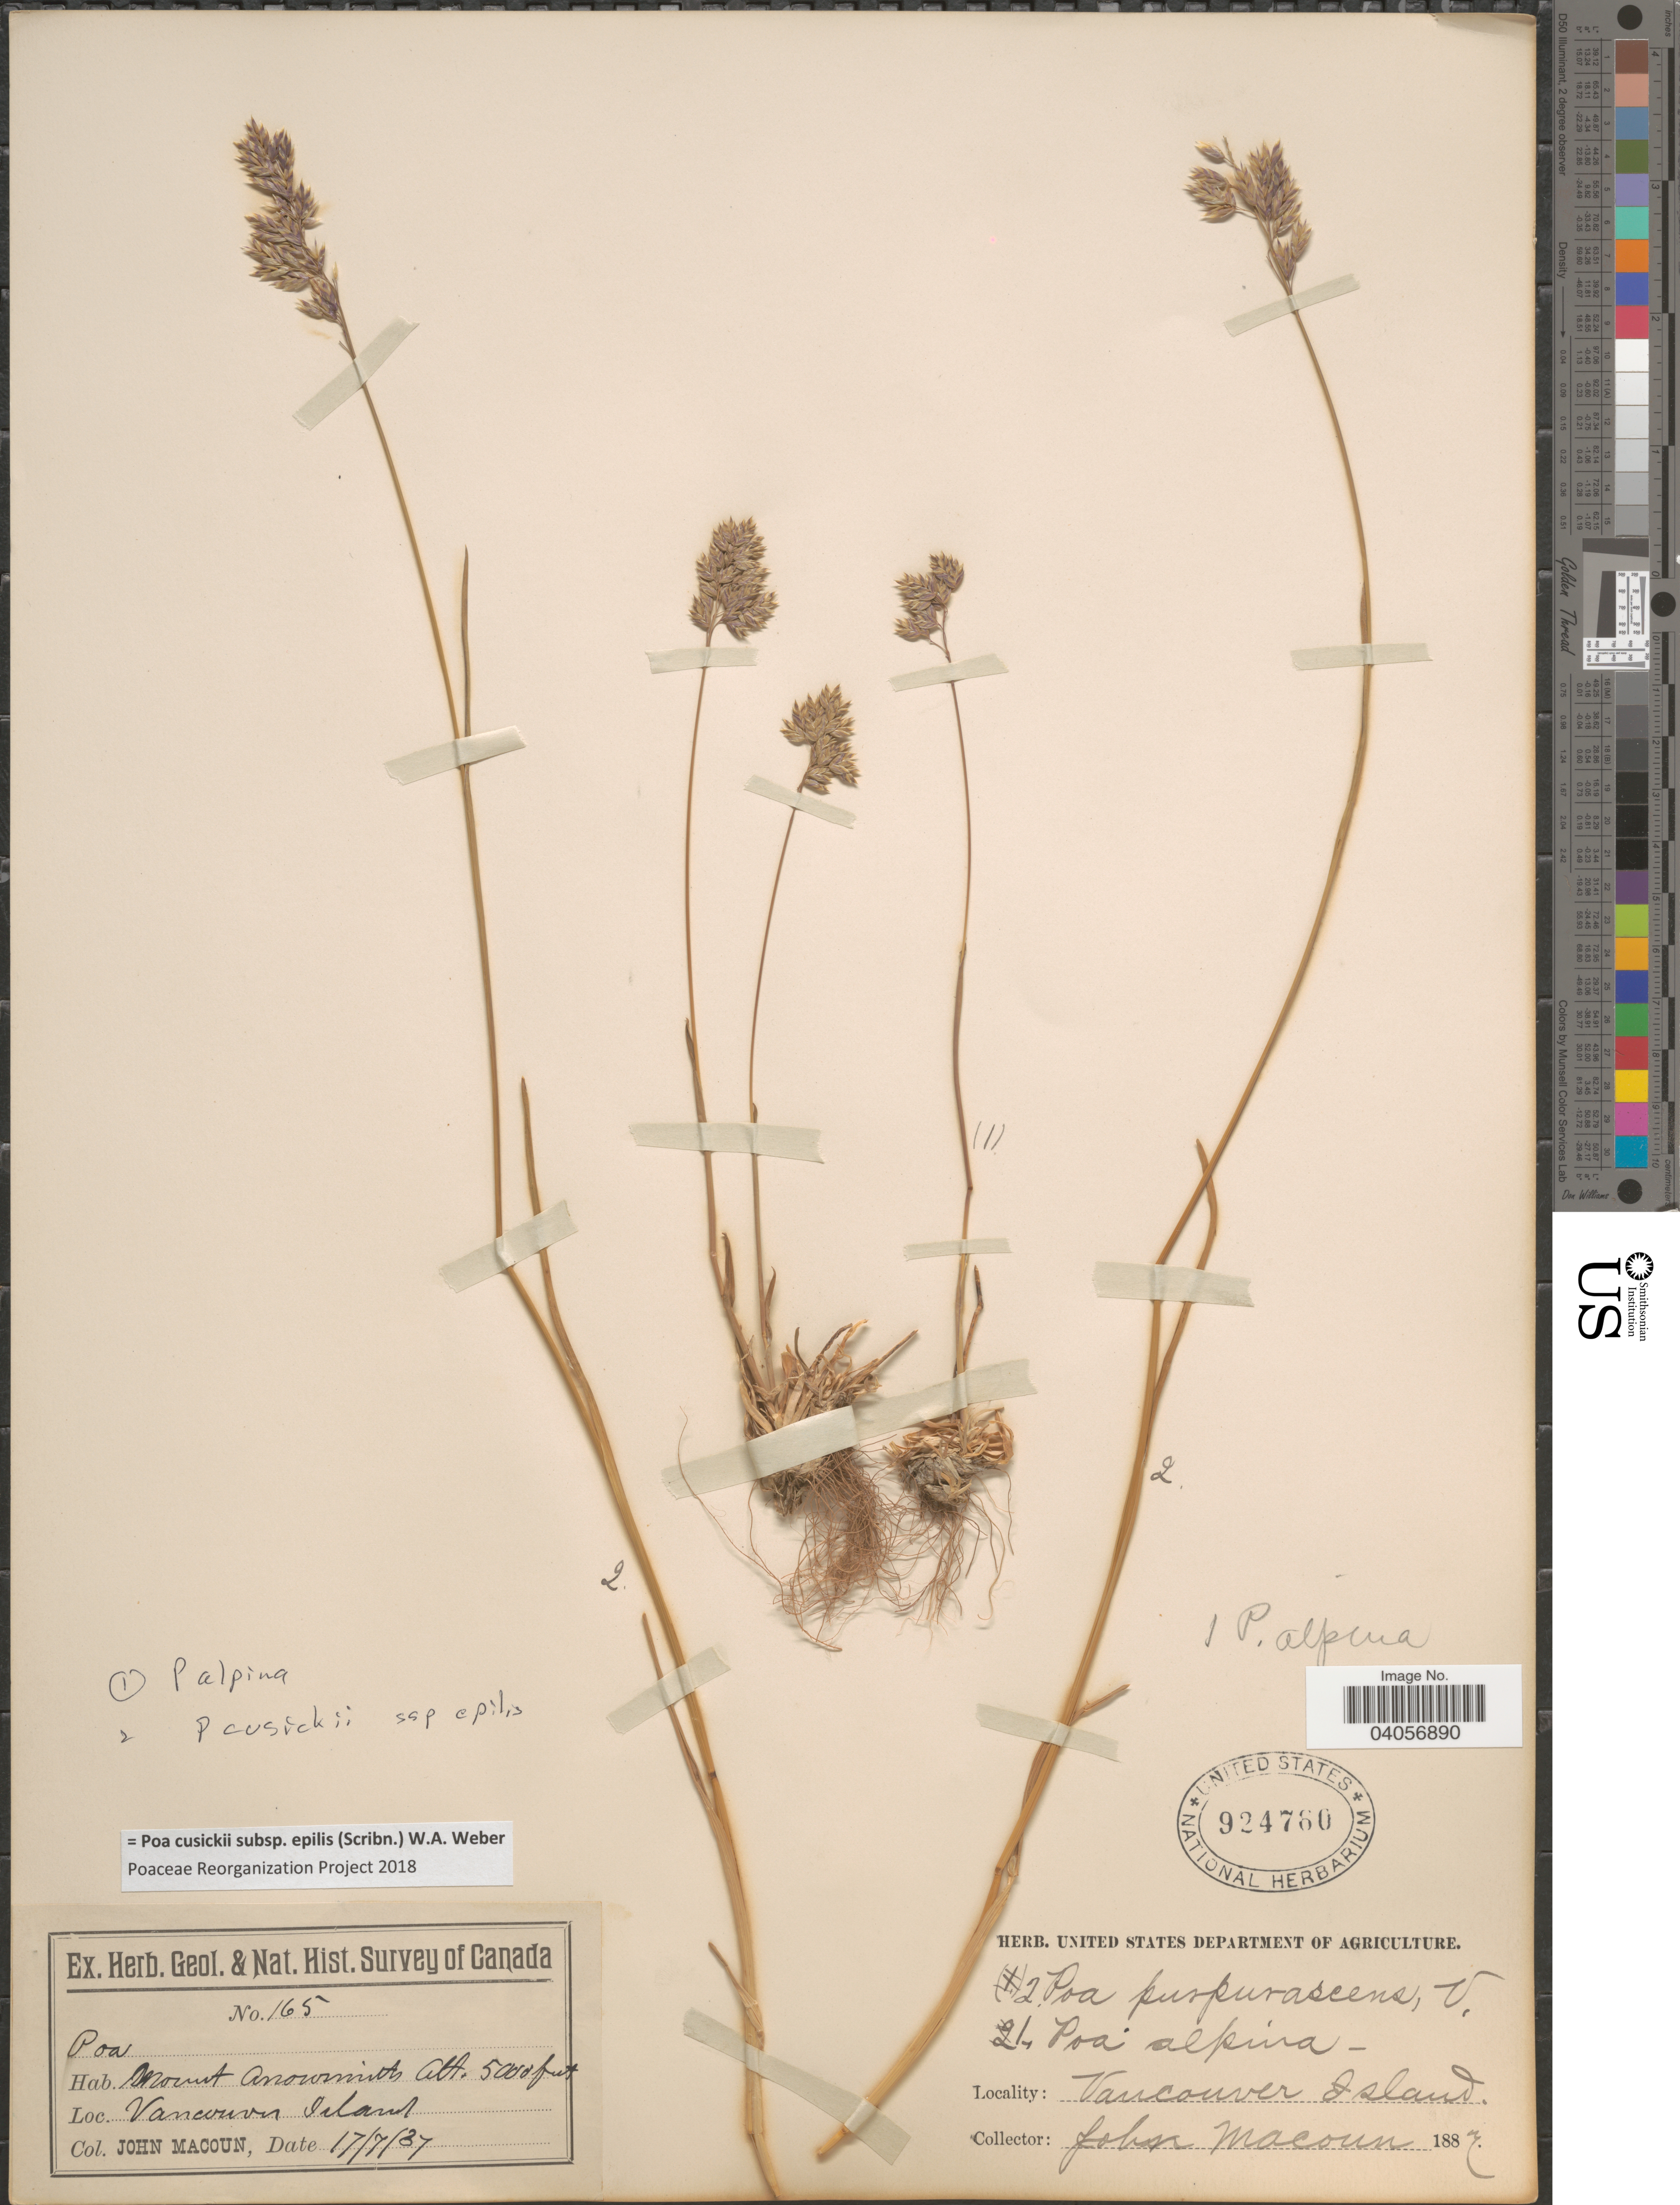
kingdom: Plantae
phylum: Tracheophyta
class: Liliopsida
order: Poales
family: Poaceae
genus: Poa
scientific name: Poa cusickii subsp. epilis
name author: (Scribn.) W.A. Weber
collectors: J. Macoun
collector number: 165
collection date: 1887-07-17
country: Canada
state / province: British Columbia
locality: Mount Arrowsmith. Vancouver Island.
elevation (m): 1524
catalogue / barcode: US 924760